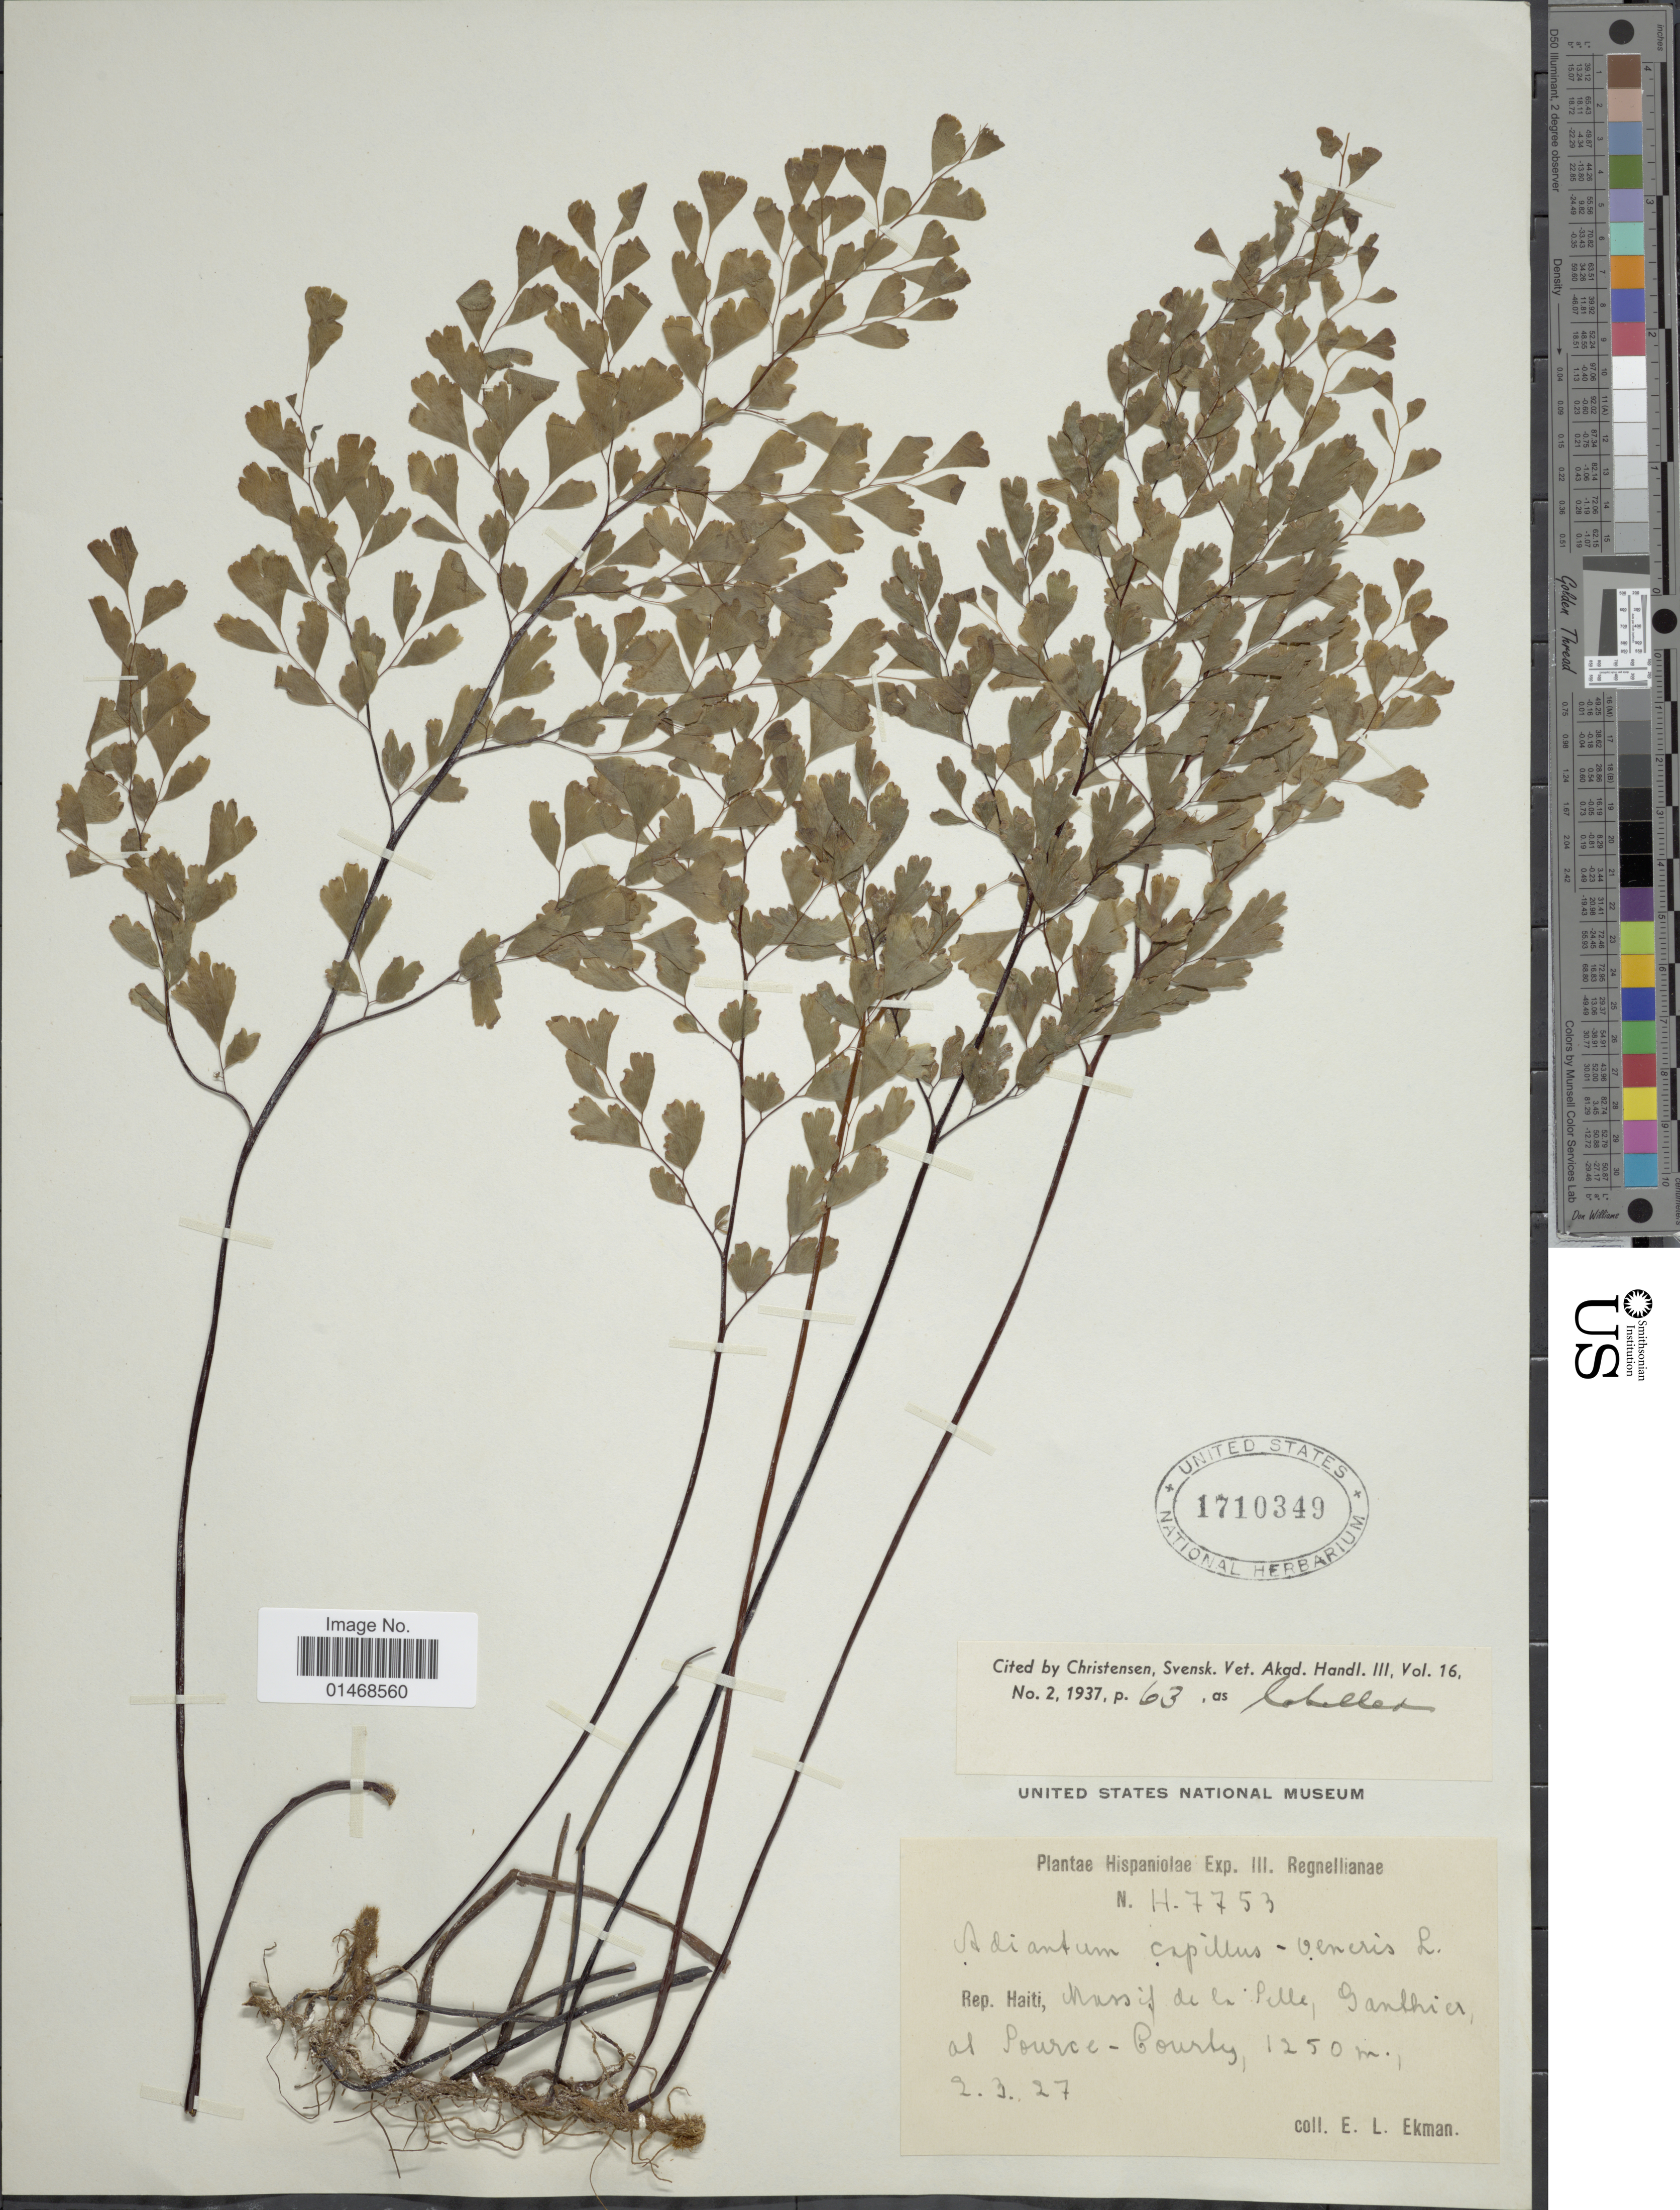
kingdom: Plantae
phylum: Tracheophyta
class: Polypodiopsida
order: Polypodiales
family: Pteridaceae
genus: Adiantum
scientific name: Adiantum capillus-veneris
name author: L.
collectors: E. L. Ekman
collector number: H7753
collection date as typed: Transcribed d/m/y: 2/3/27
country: Haiti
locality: Massif de la Pellé, Ganthier, at Source.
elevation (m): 1250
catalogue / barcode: US 1710349